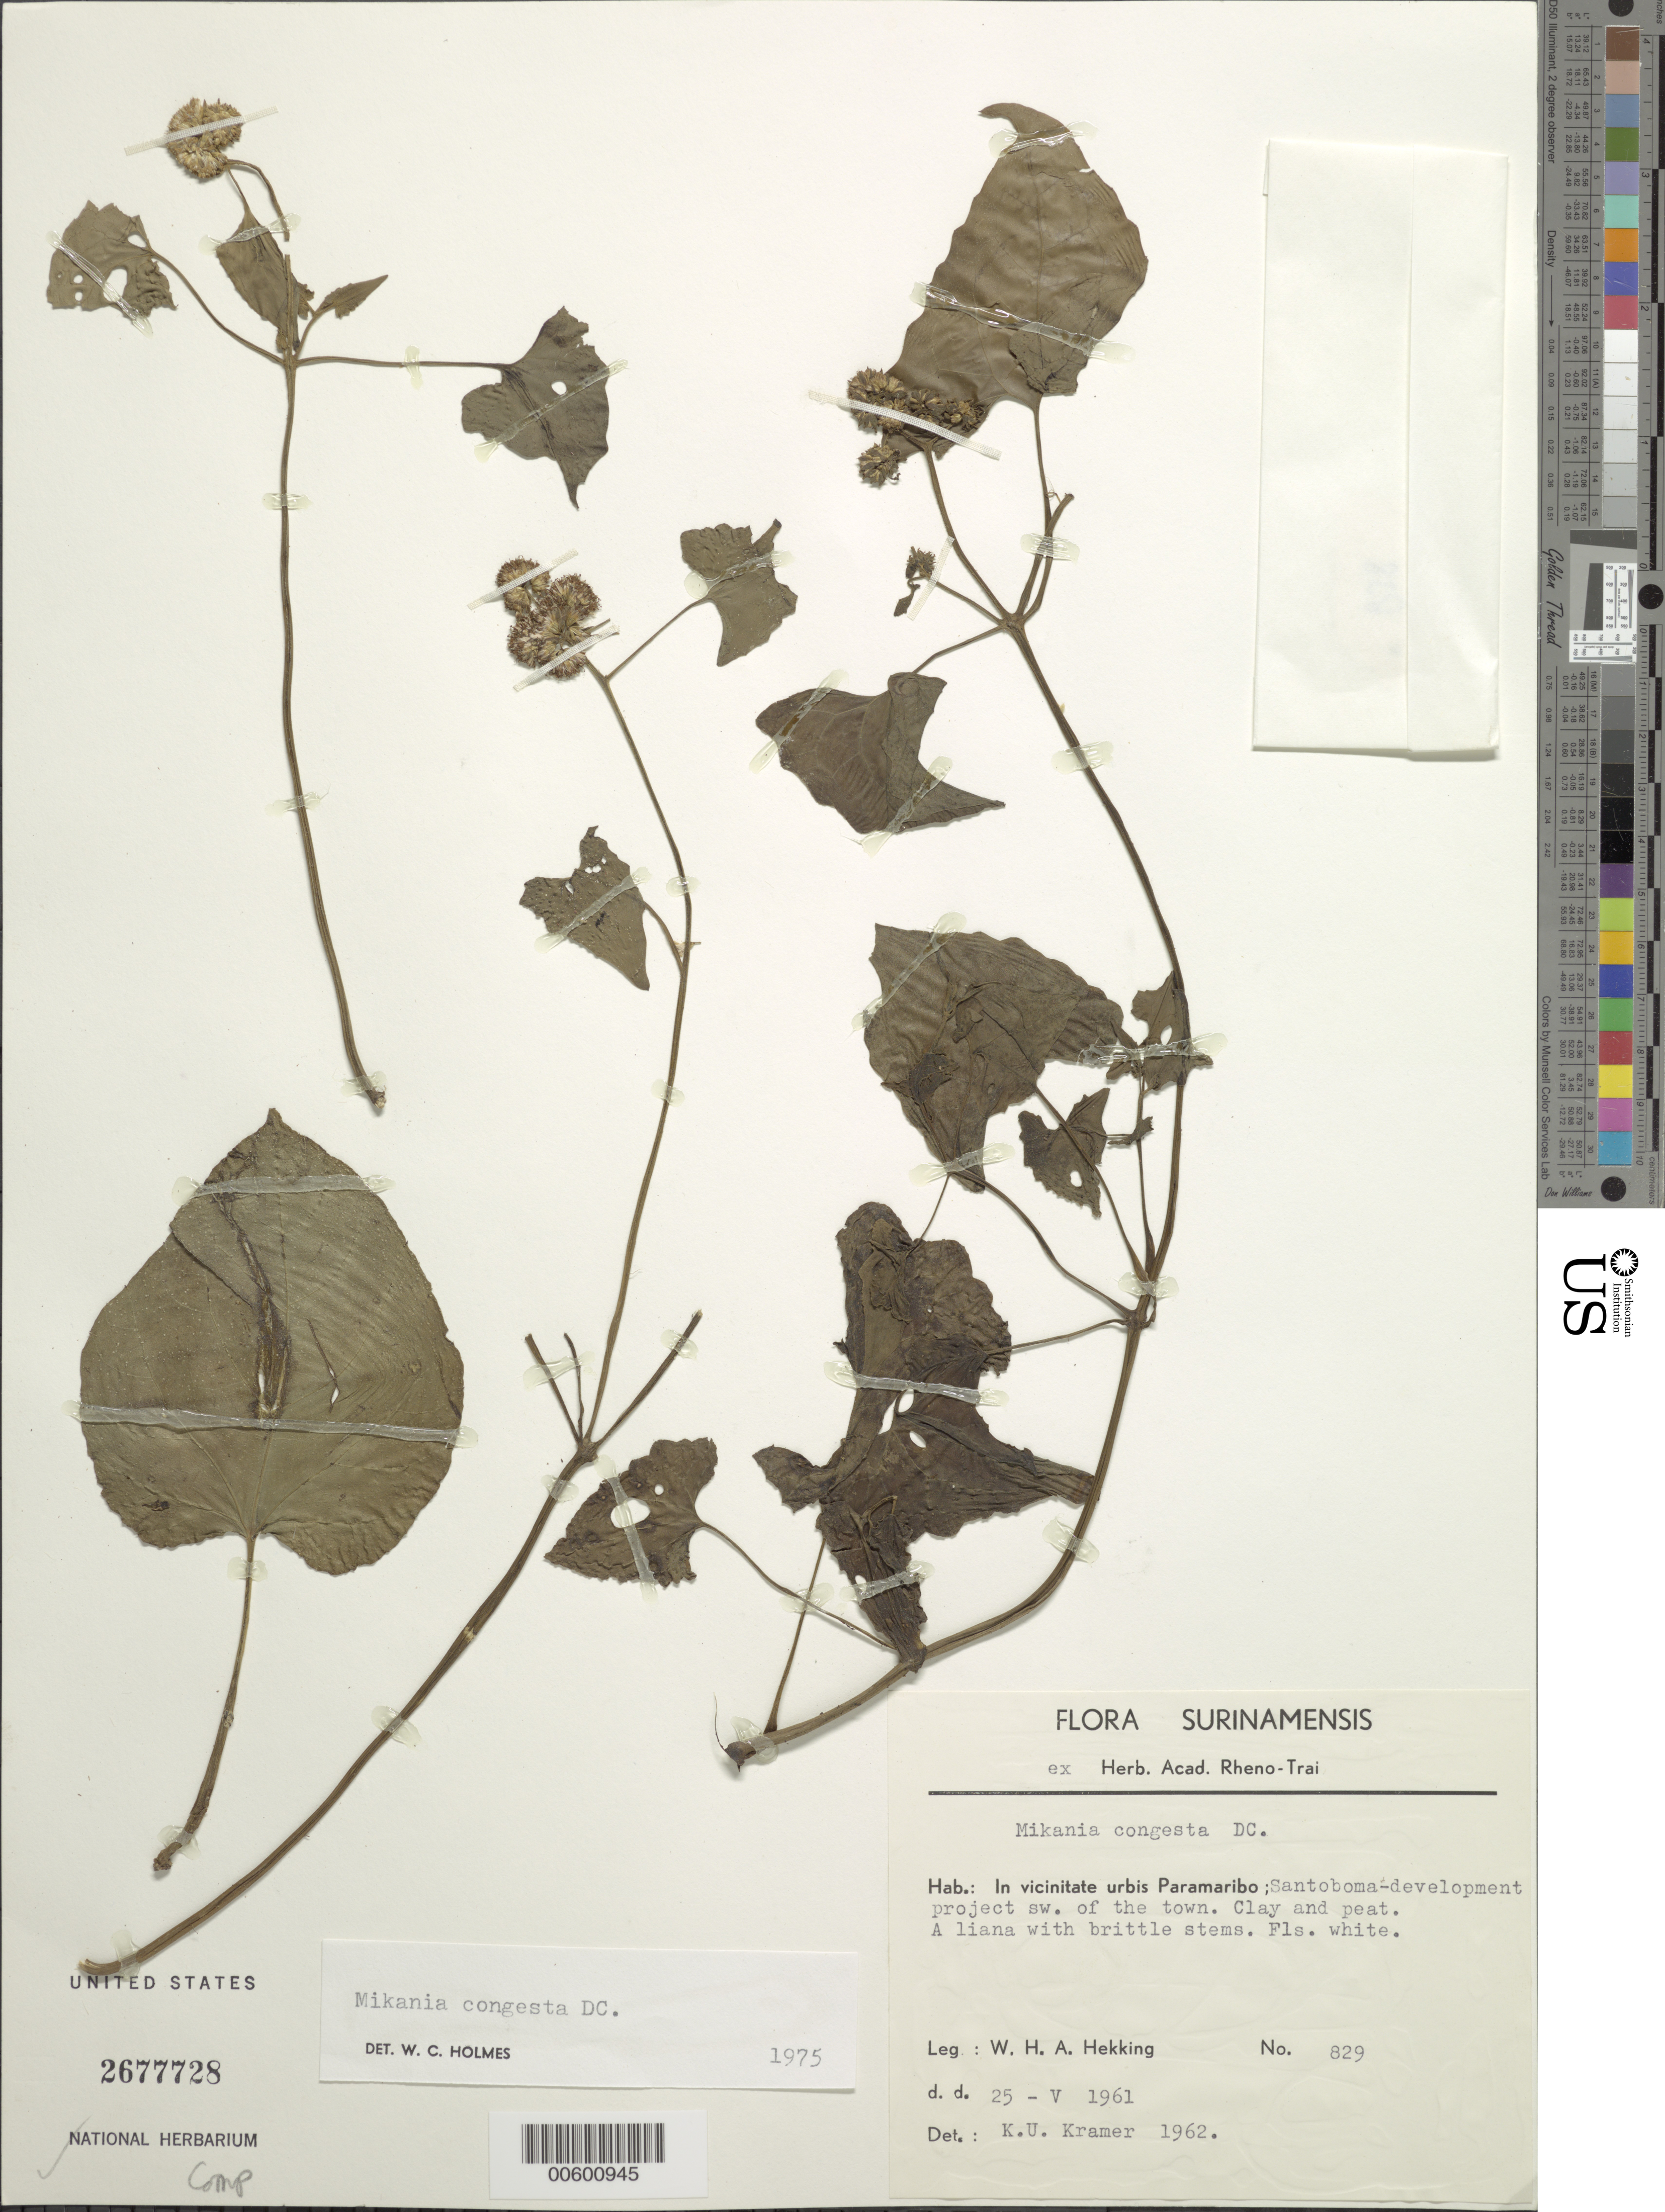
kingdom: Plantae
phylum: Tracheophyta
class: Magnoliopsida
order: Asterales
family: Asteraceae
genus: Mikania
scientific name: Mikania congesta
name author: DC.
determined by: Holmes, W. C.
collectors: W. H. A. Hekking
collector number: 829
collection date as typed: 25-May-61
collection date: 1961-05-25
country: Suriname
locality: Santo Boma Projekt, SW van Paramaribo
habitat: Clay and peat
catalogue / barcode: US 2677728